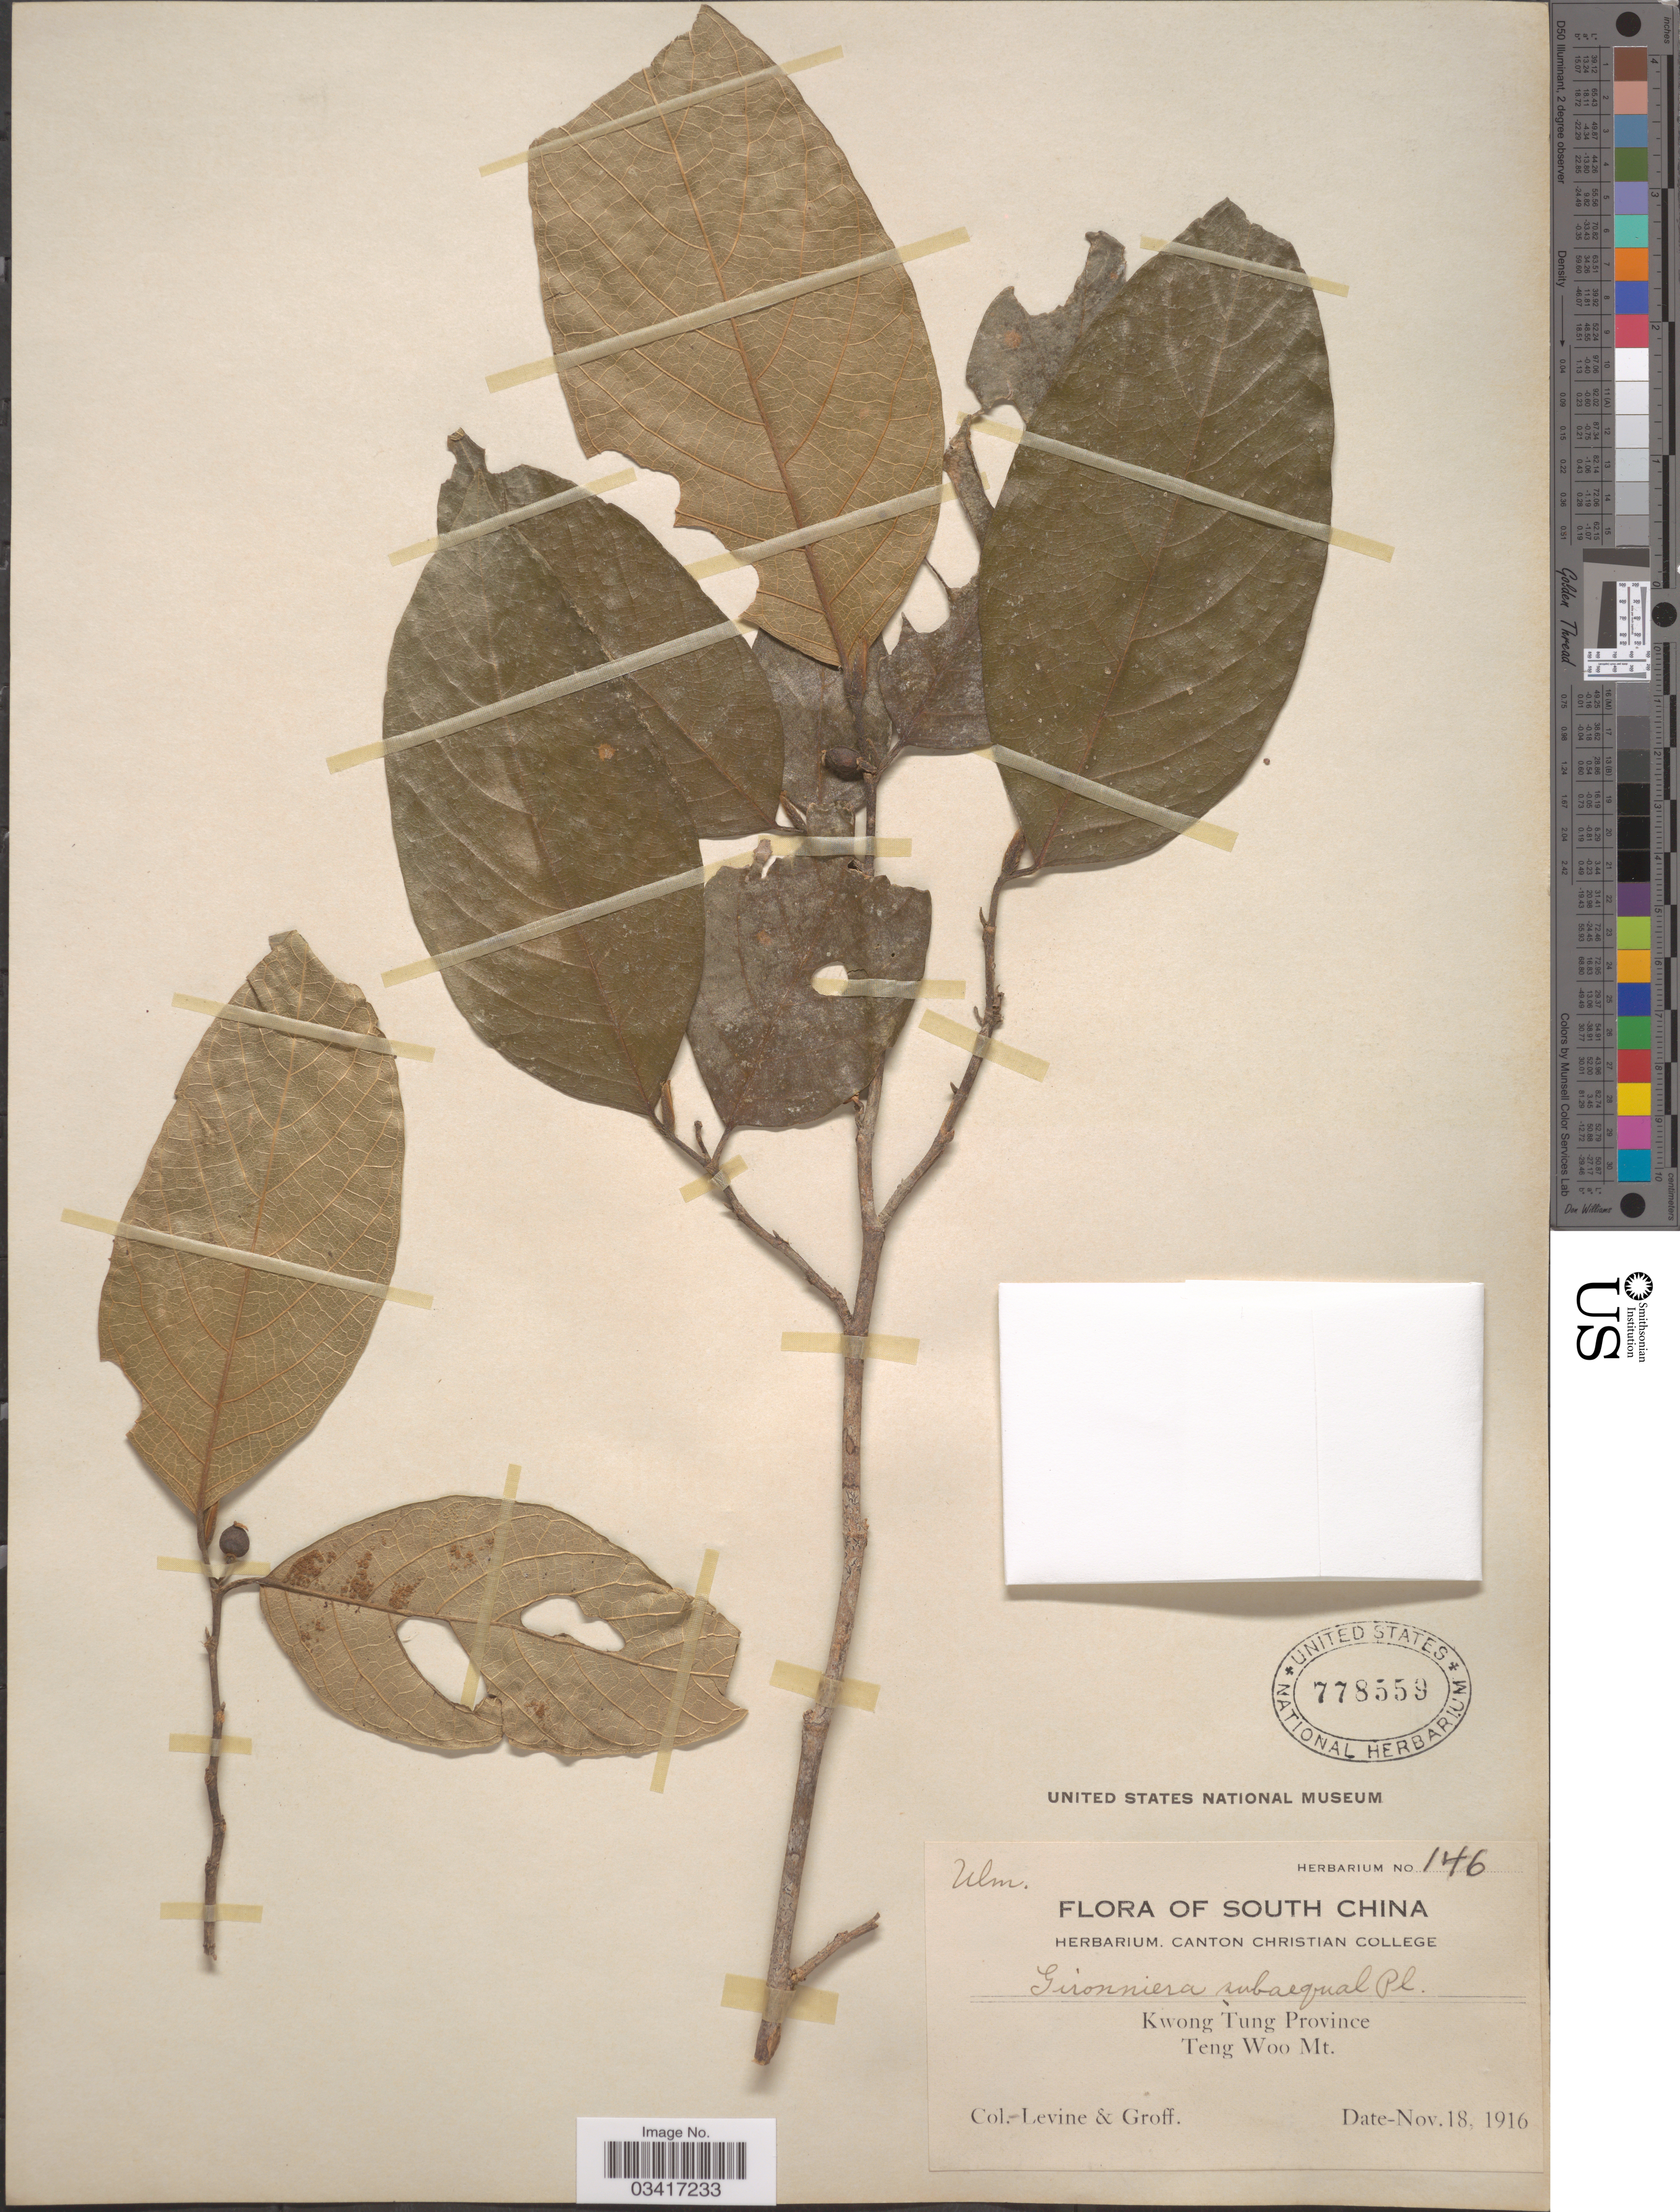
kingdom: Plantae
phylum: Tracheophyta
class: Magnoliopsida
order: Rosales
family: Cannabaceae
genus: Gironniera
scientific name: Gironniera subaequalis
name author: Planch.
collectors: -. Levine & -- Groff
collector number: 146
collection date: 1916-11-18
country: China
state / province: Guangdong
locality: South China. Kwong Tung Province, Teng Woo Mt.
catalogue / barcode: US 778559